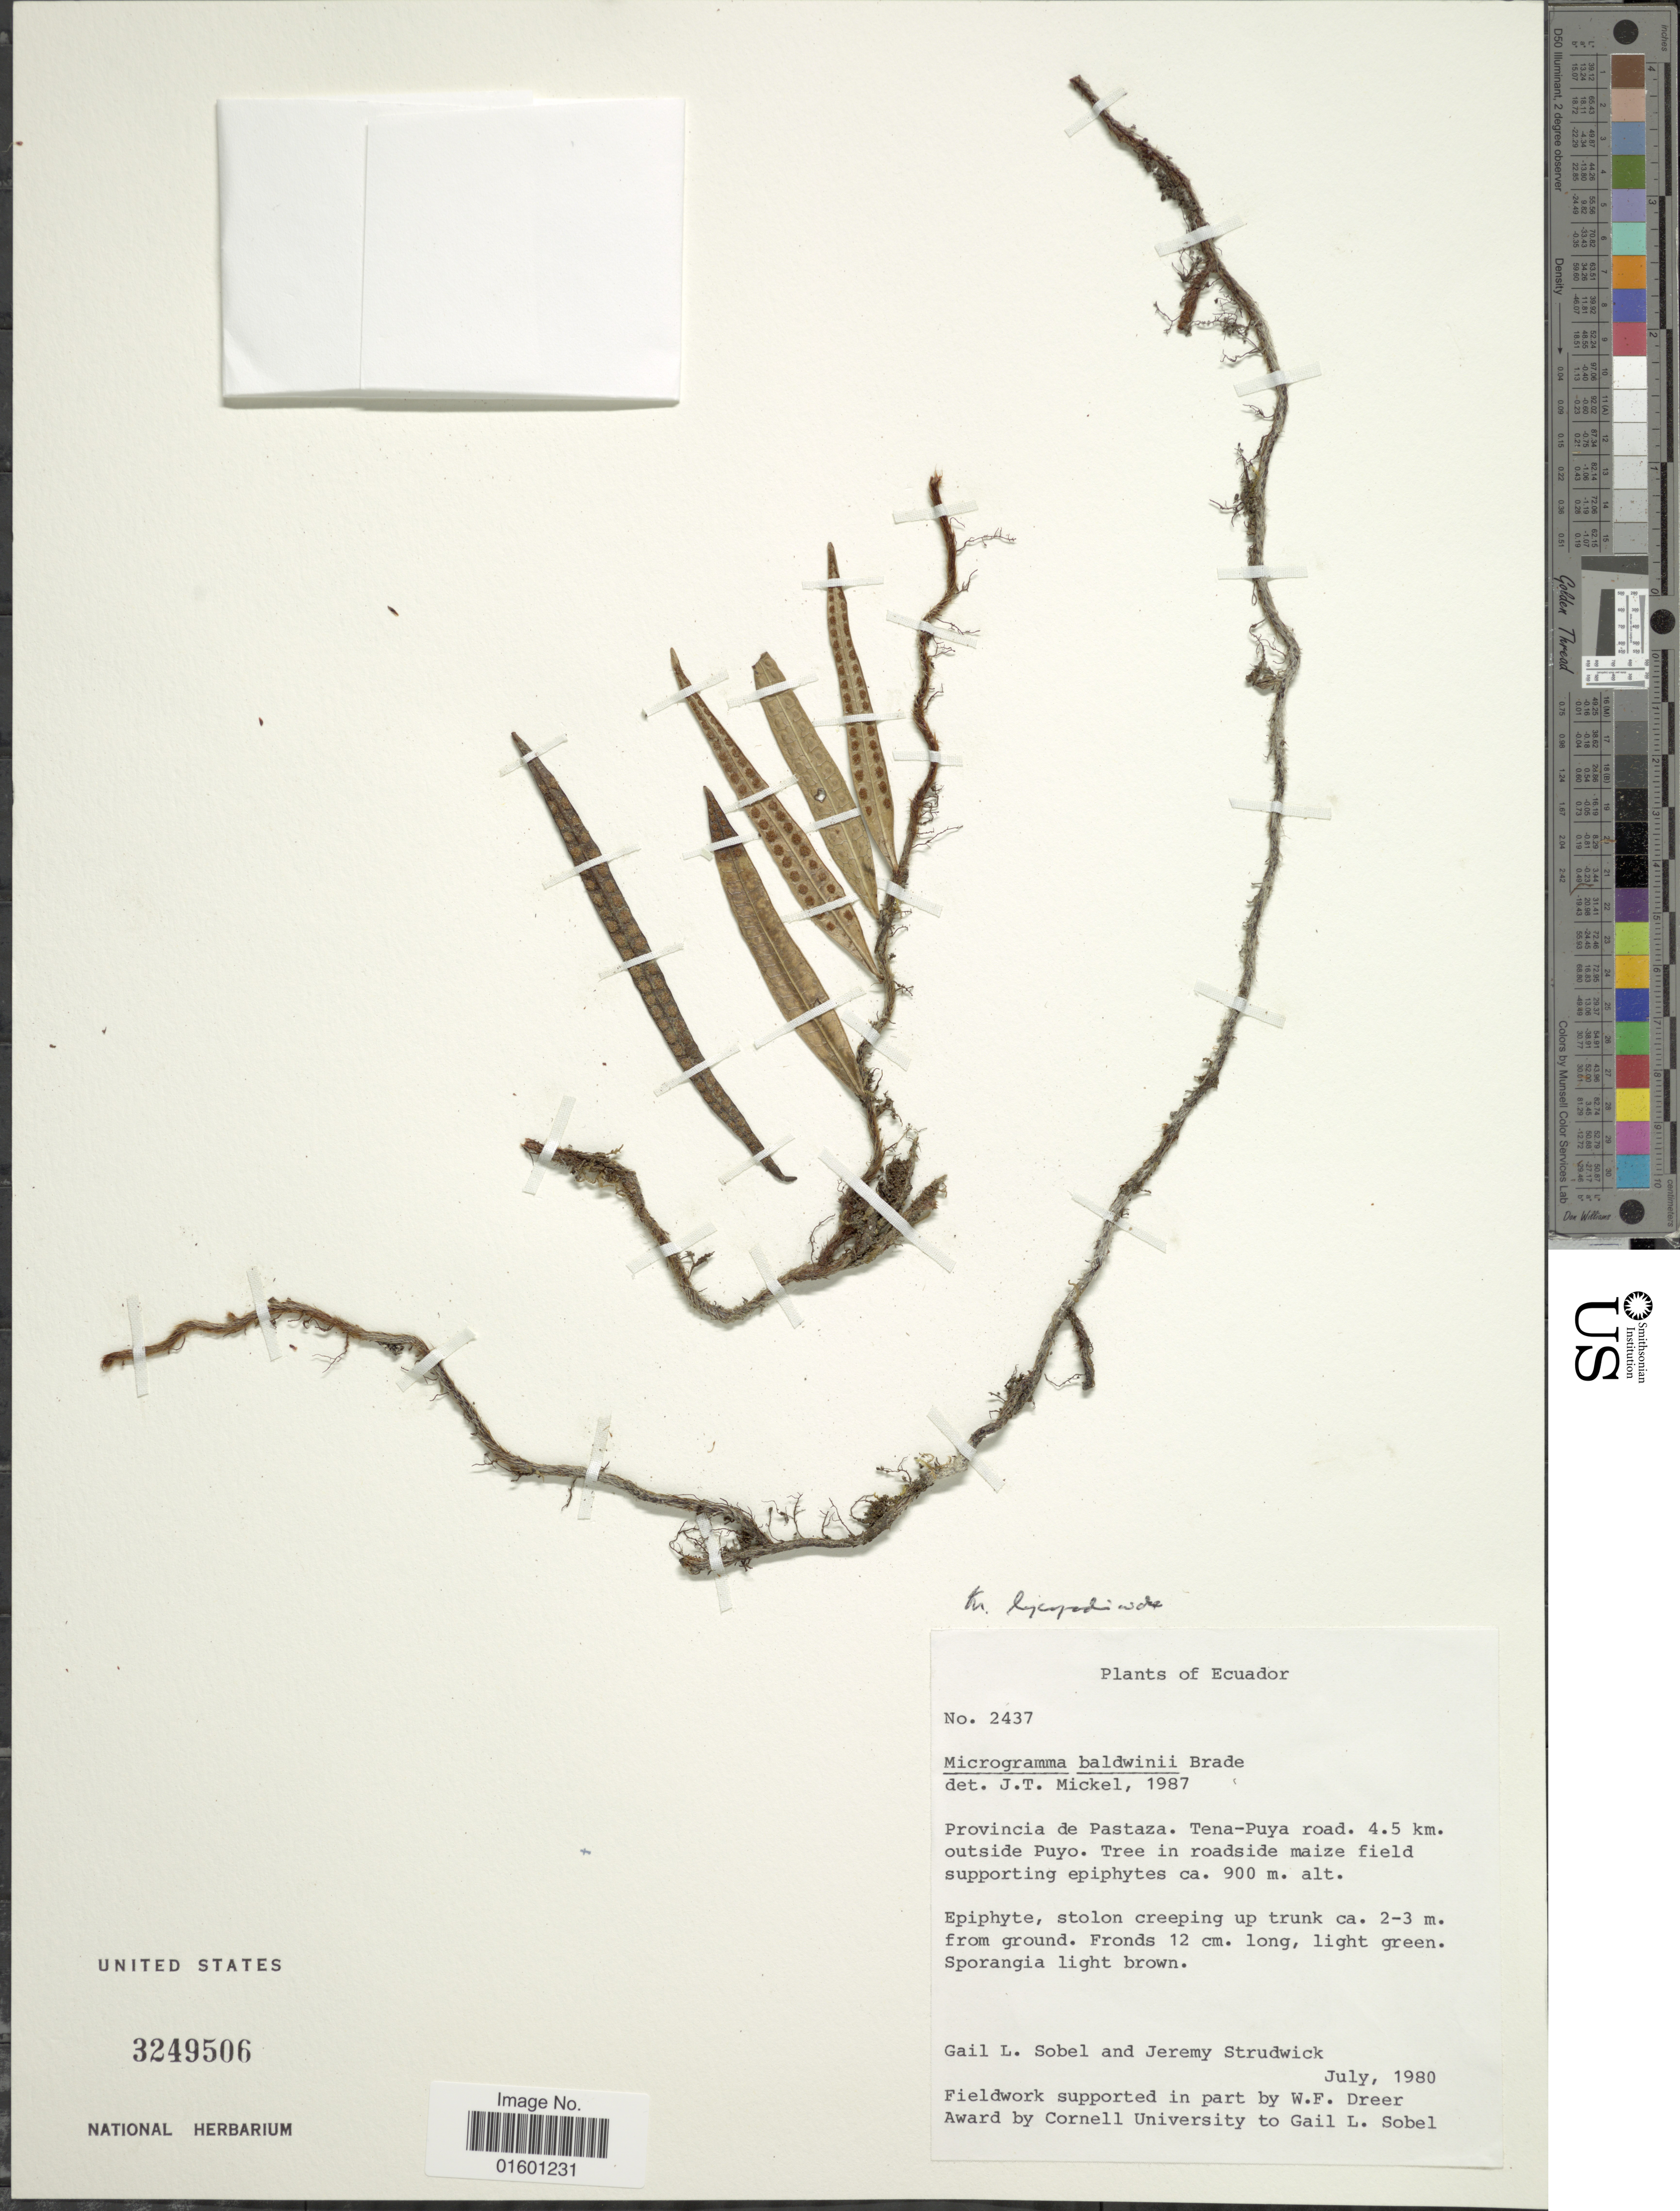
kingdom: Plantae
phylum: Tracheophyta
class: Polypodiopsida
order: Polypodiales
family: Polypodiaceae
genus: Microgramma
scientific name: Microgramma lycopodioides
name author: (L.) Copel.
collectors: G. L. Sobel & J. J. Strudwick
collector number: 2437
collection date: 1980-07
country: Ecuador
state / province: Pastaza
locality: Tena - Puya road. 4.5 km. outside Puyo. Tree in roadside maize field supporting epiphytes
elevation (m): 900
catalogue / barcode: US 3249506